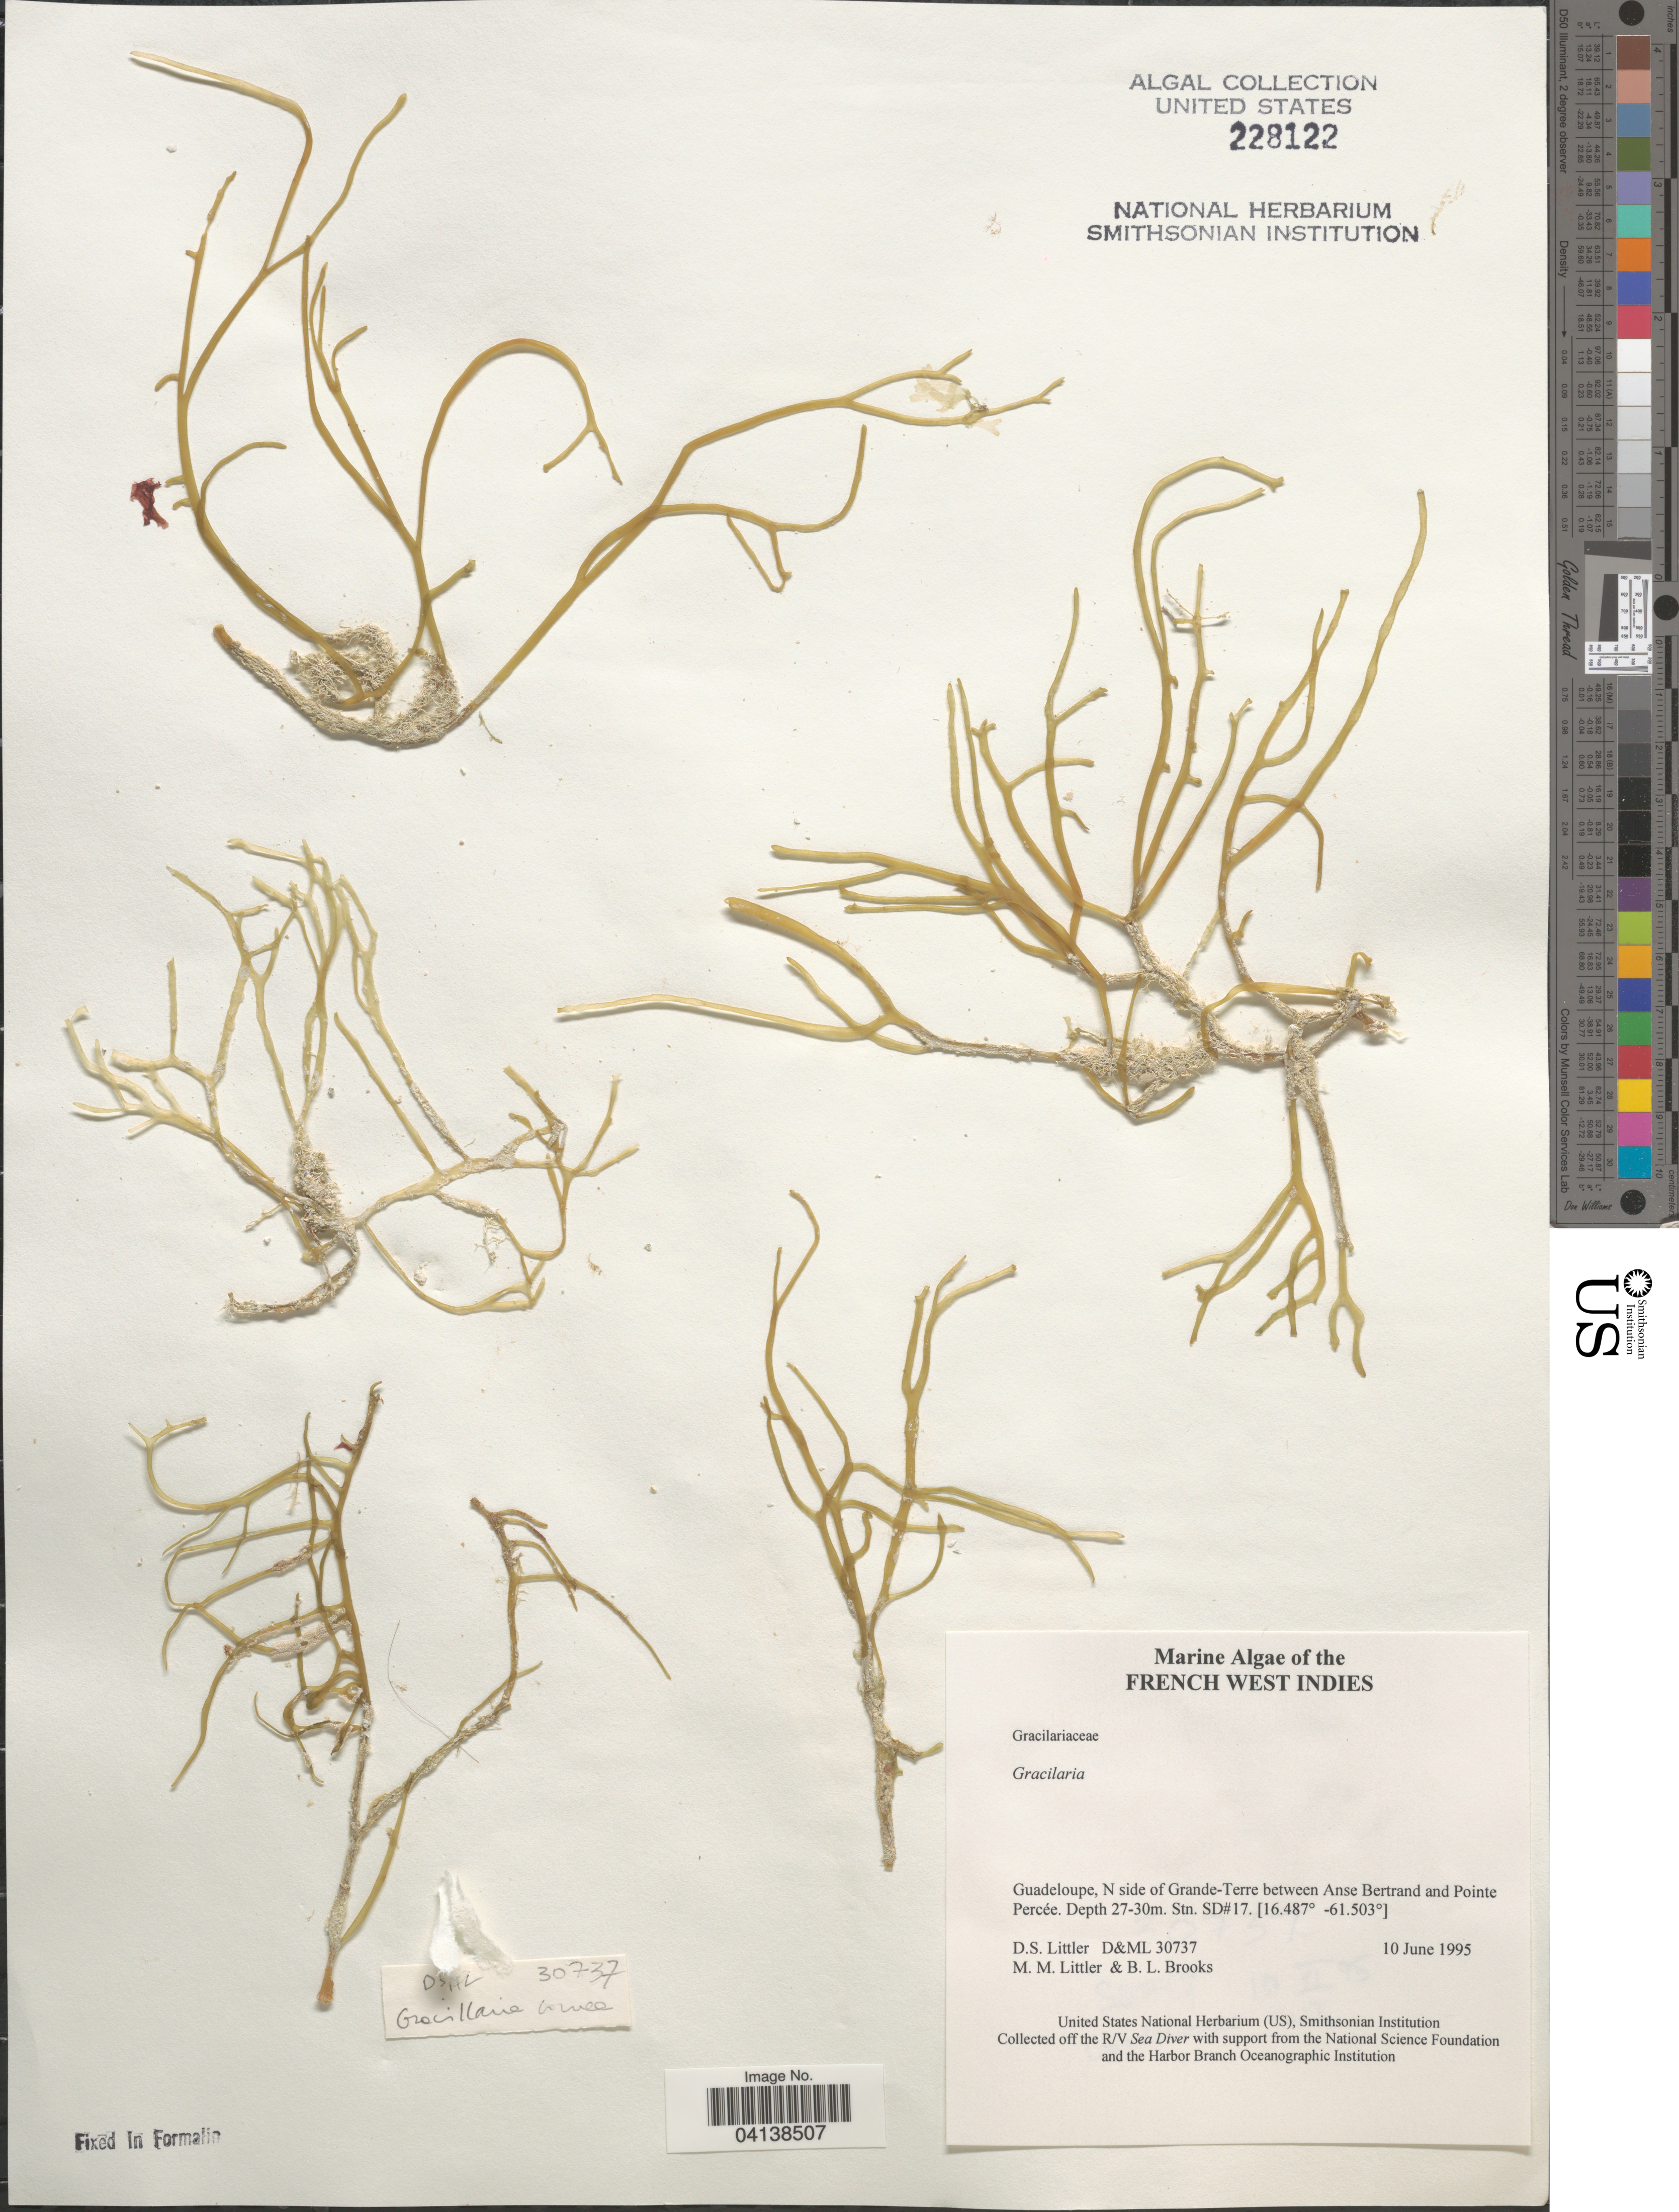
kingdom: Plantae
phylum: Rhodophyta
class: Florideophyceae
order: Gracilariales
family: Gracilariaceae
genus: Gracilaria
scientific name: Gracilaria sp.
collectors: D. S. Littler & B. Brooks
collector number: D&ML 30737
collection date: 1995-06-10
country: Guadeloupe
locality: French West Indies. N side of Grande-Terre between Anse Bertrand and Pointe Percée. Stn. SD#17.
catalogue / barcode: US 228122